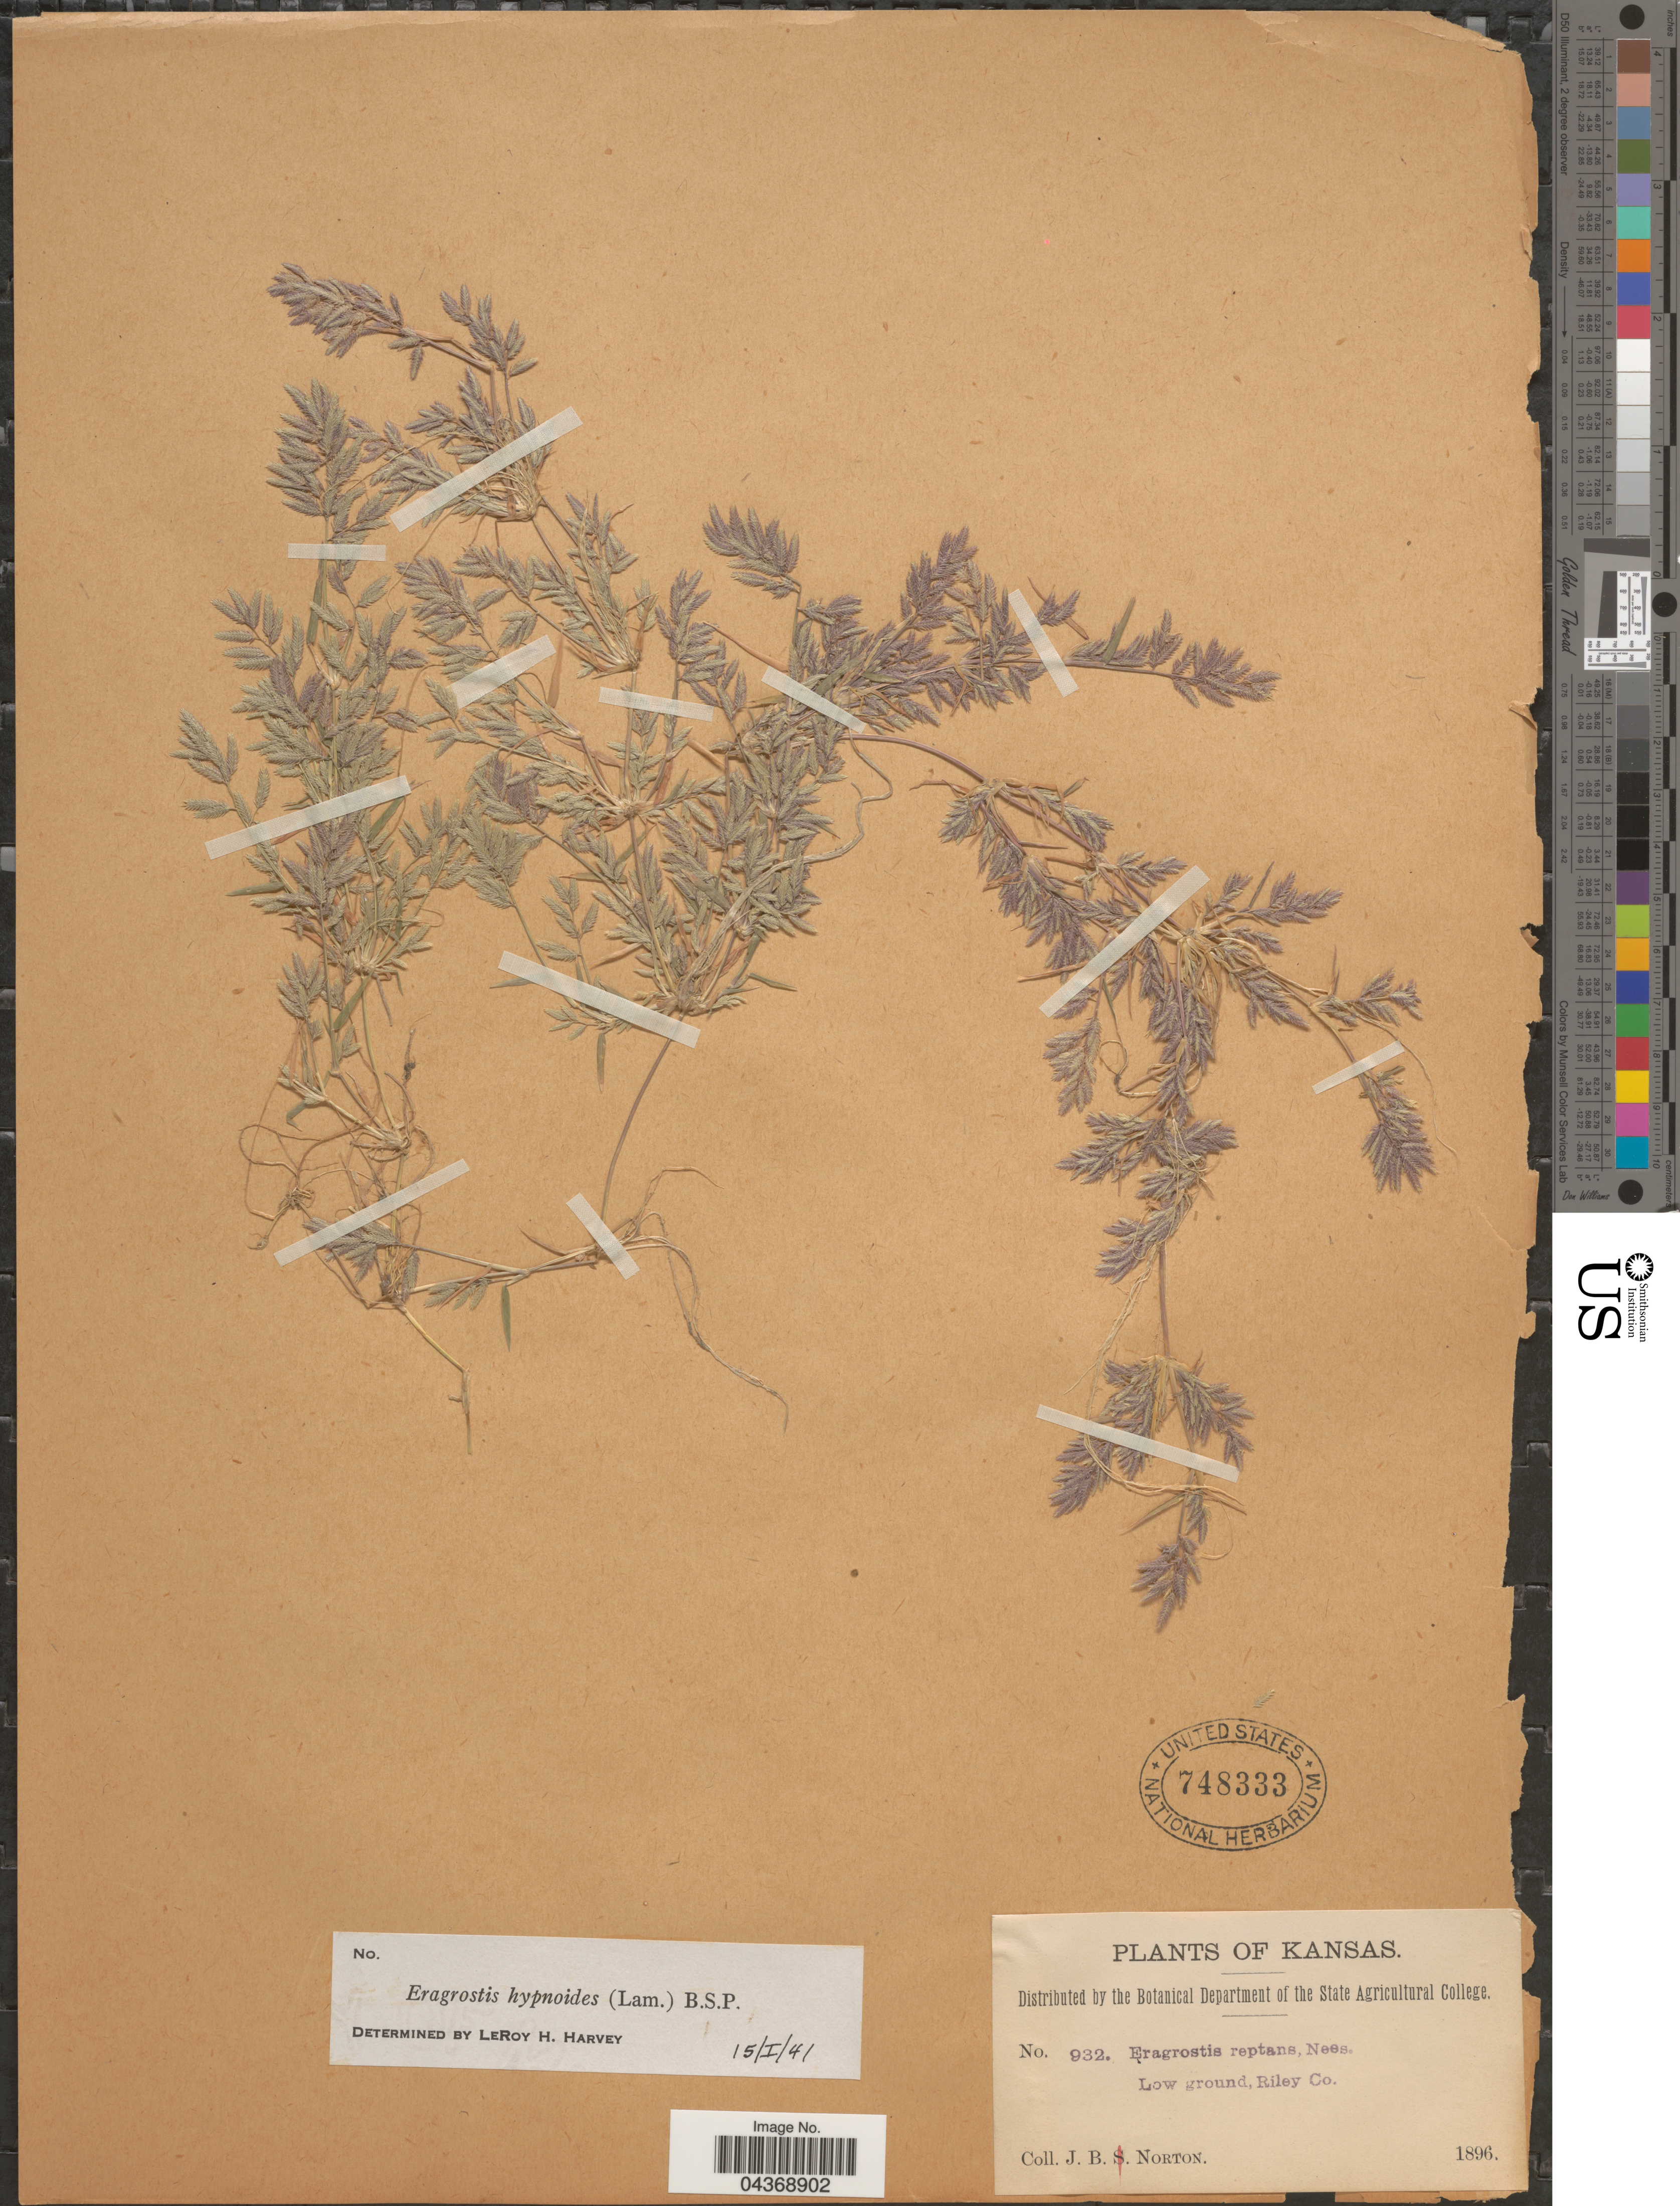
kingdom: Plantae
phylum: Tracheophyta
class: Liliopsida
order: Poales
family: Poaceae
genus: Eragrostis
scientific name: Eragrostis hypnoides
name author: (Lam.) Britton, Stearns & Poggenb.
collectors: J. B. Norton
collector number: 932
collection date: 1896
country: United States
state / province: Kansas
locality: Riley Co.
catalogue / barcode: US 748333